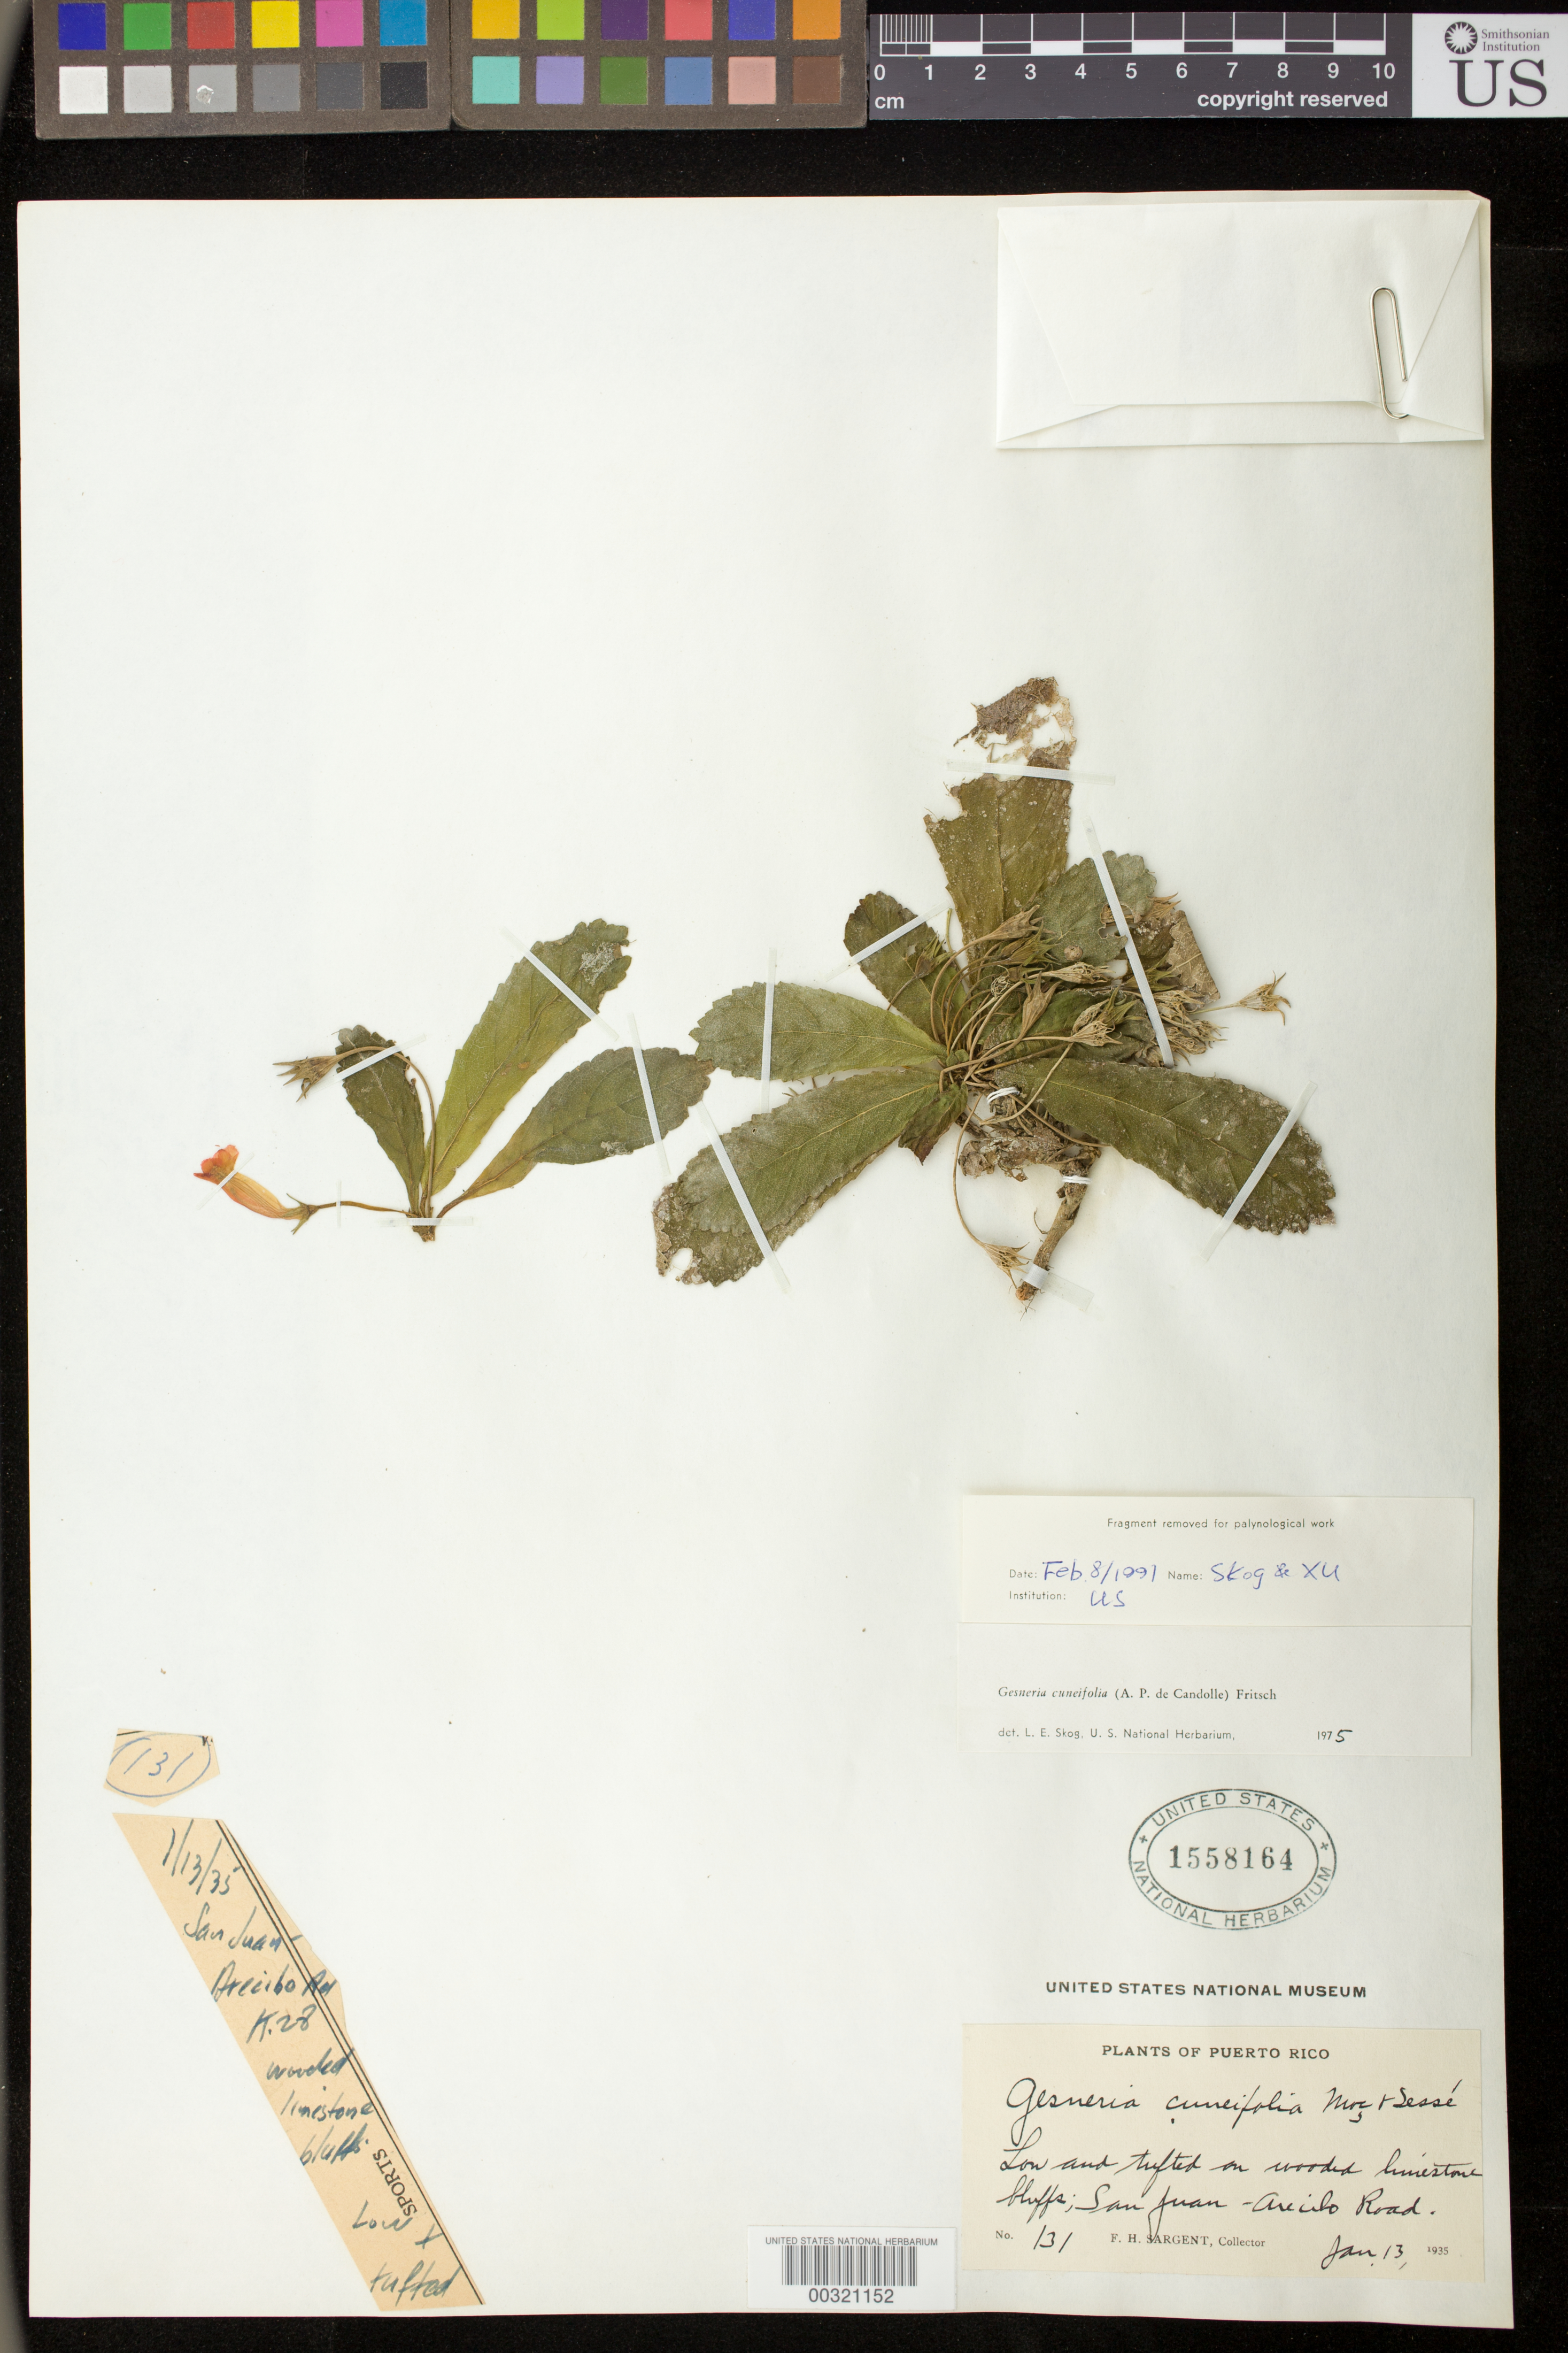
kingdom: Plantae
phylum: Tracheophyta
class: Magnoliopsida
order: Lamiales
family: Gesneriaceae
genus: Gesneria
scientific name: Gesneria cuneifolia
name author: (DC.) Fritsch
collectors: F. H. Sargent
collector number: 131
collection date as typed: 13 Jan 1935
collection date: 1935-01-13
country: Puerto Rico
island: Puerto Rico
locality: San Juan - Arecibo road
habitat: Wooded limestone bluffs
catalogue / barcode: US 1558164